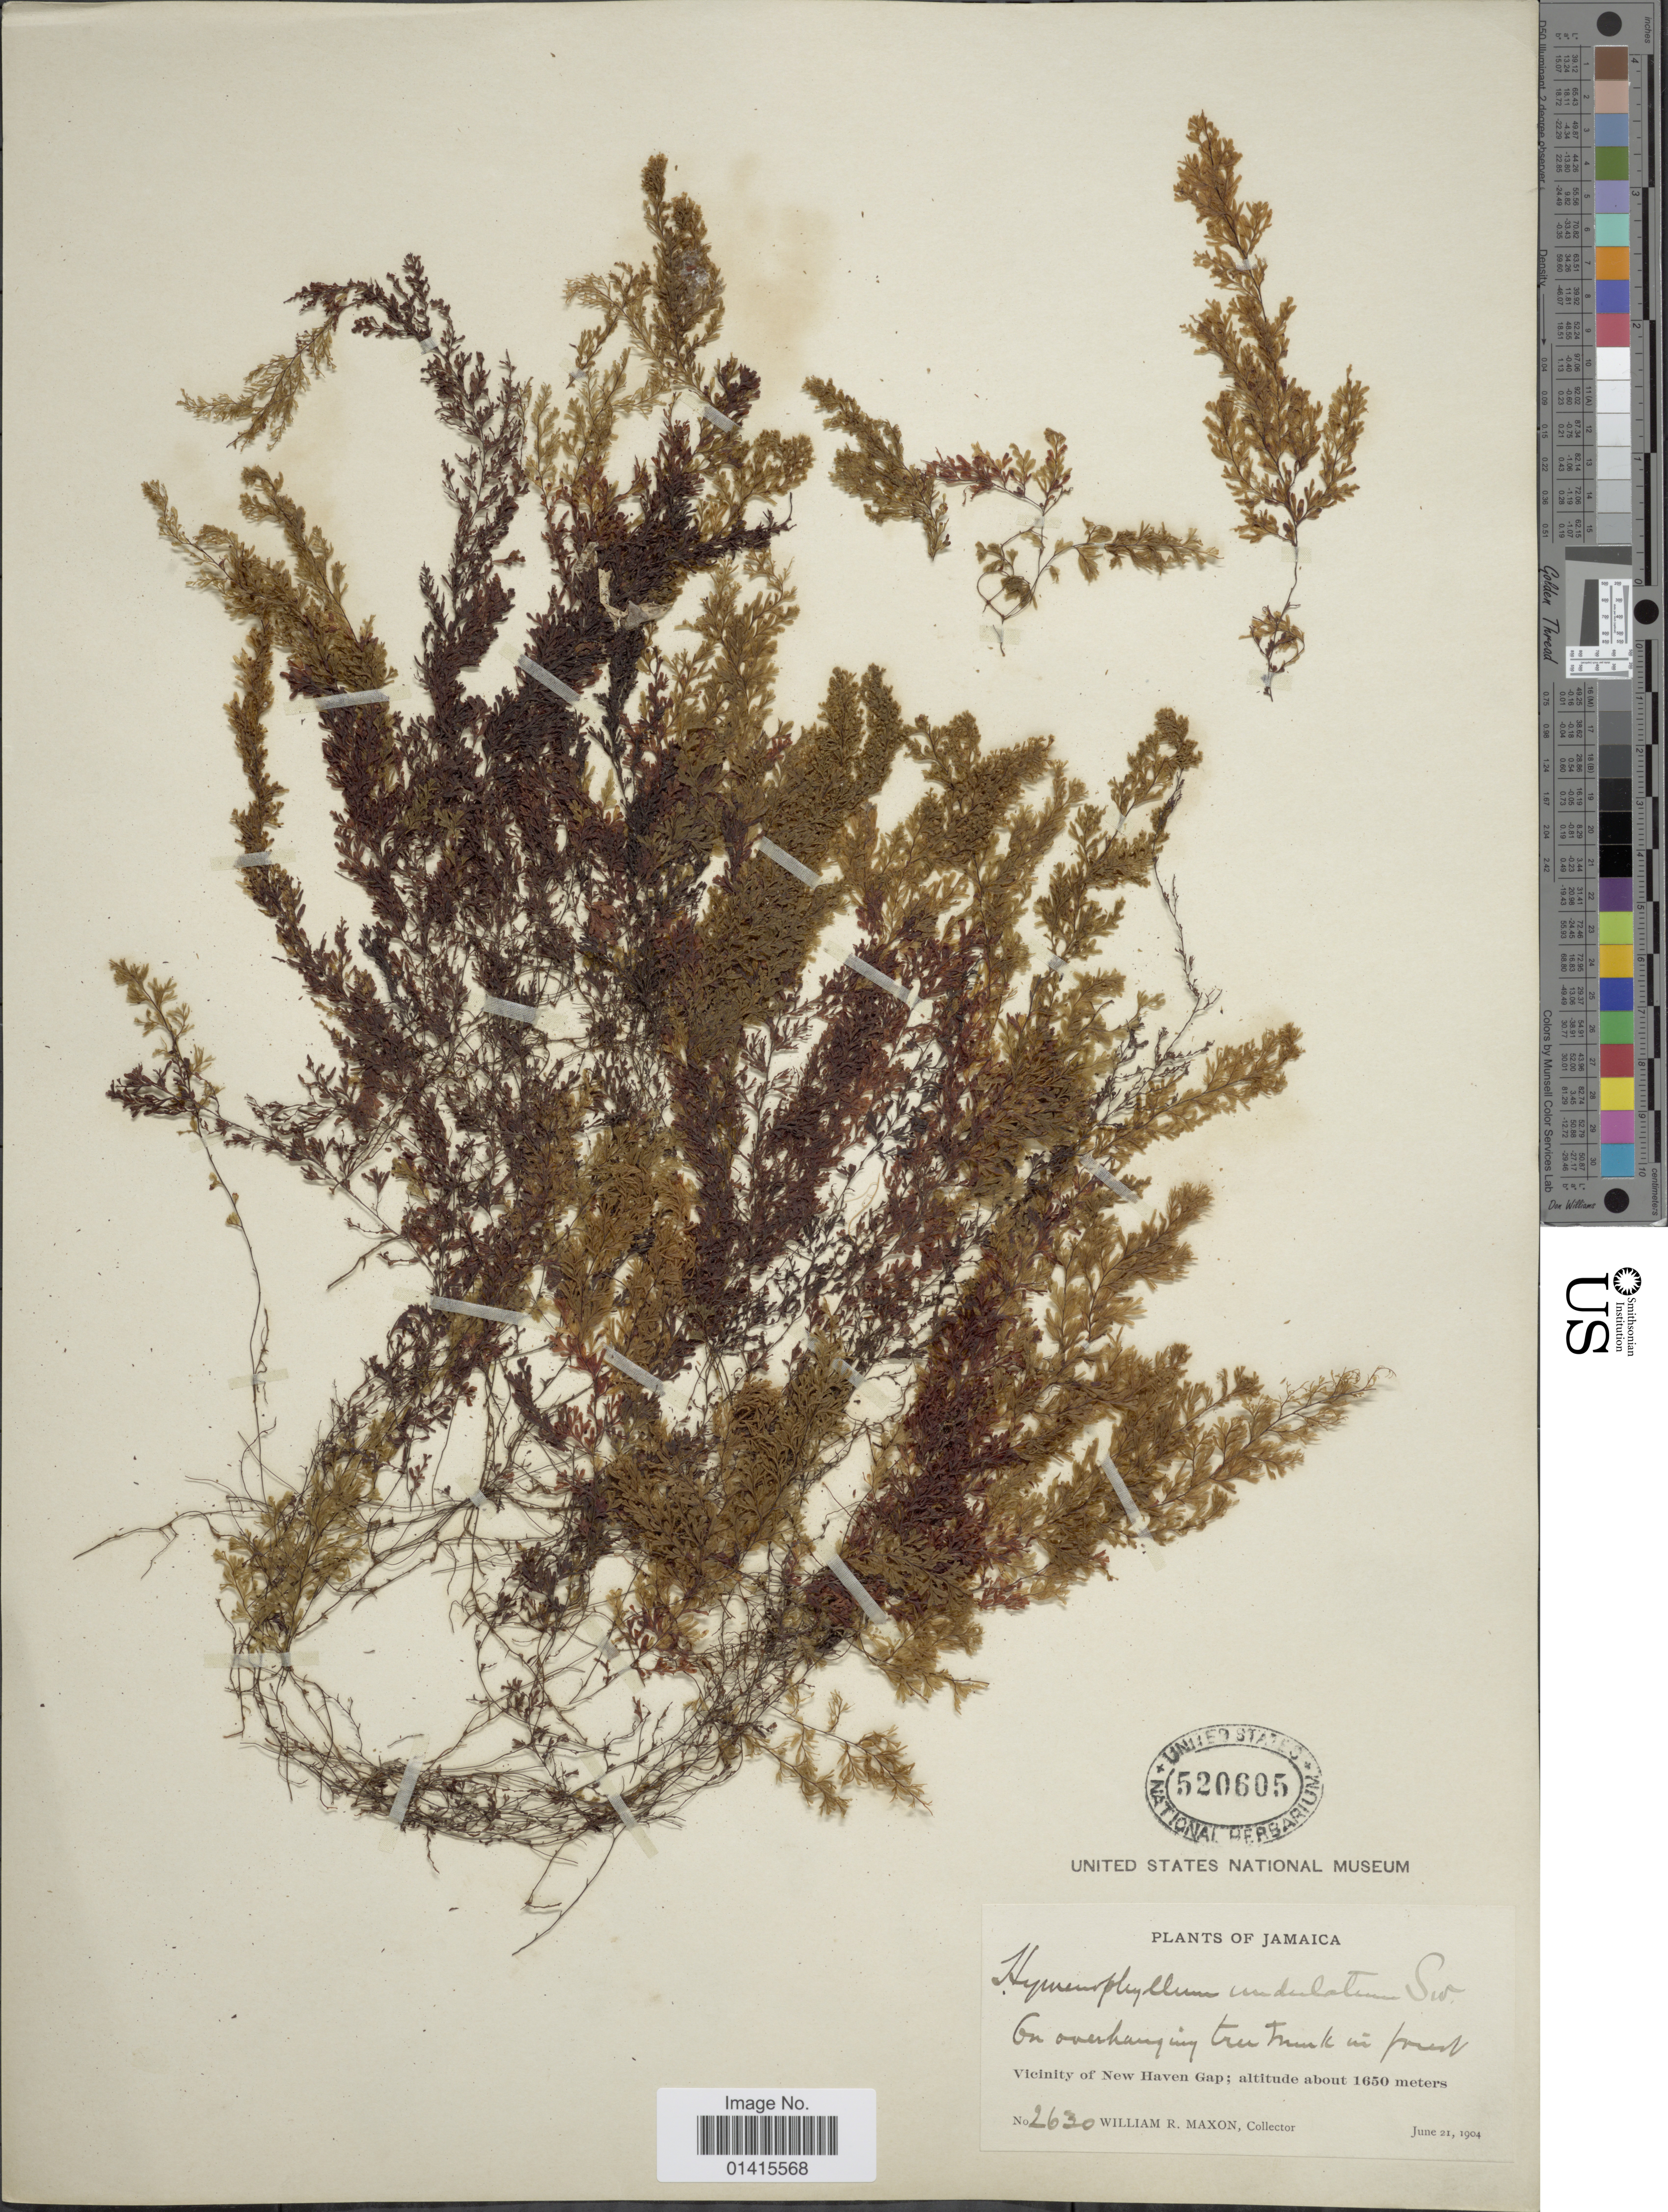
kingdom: Plantae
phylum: Tracheophyta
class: Polypodiopsida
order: Hymenophyllales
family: Hymenophyllaceae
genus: Hymenophyllum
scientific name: Hymenophyllum undulatum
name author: (Sw.) Sw.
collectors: W. R. Maxon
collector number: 2630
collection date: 1904-06-21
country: Jamaica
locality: Vicinity of New Haven Gap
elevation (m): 1650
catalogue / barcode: US 520605